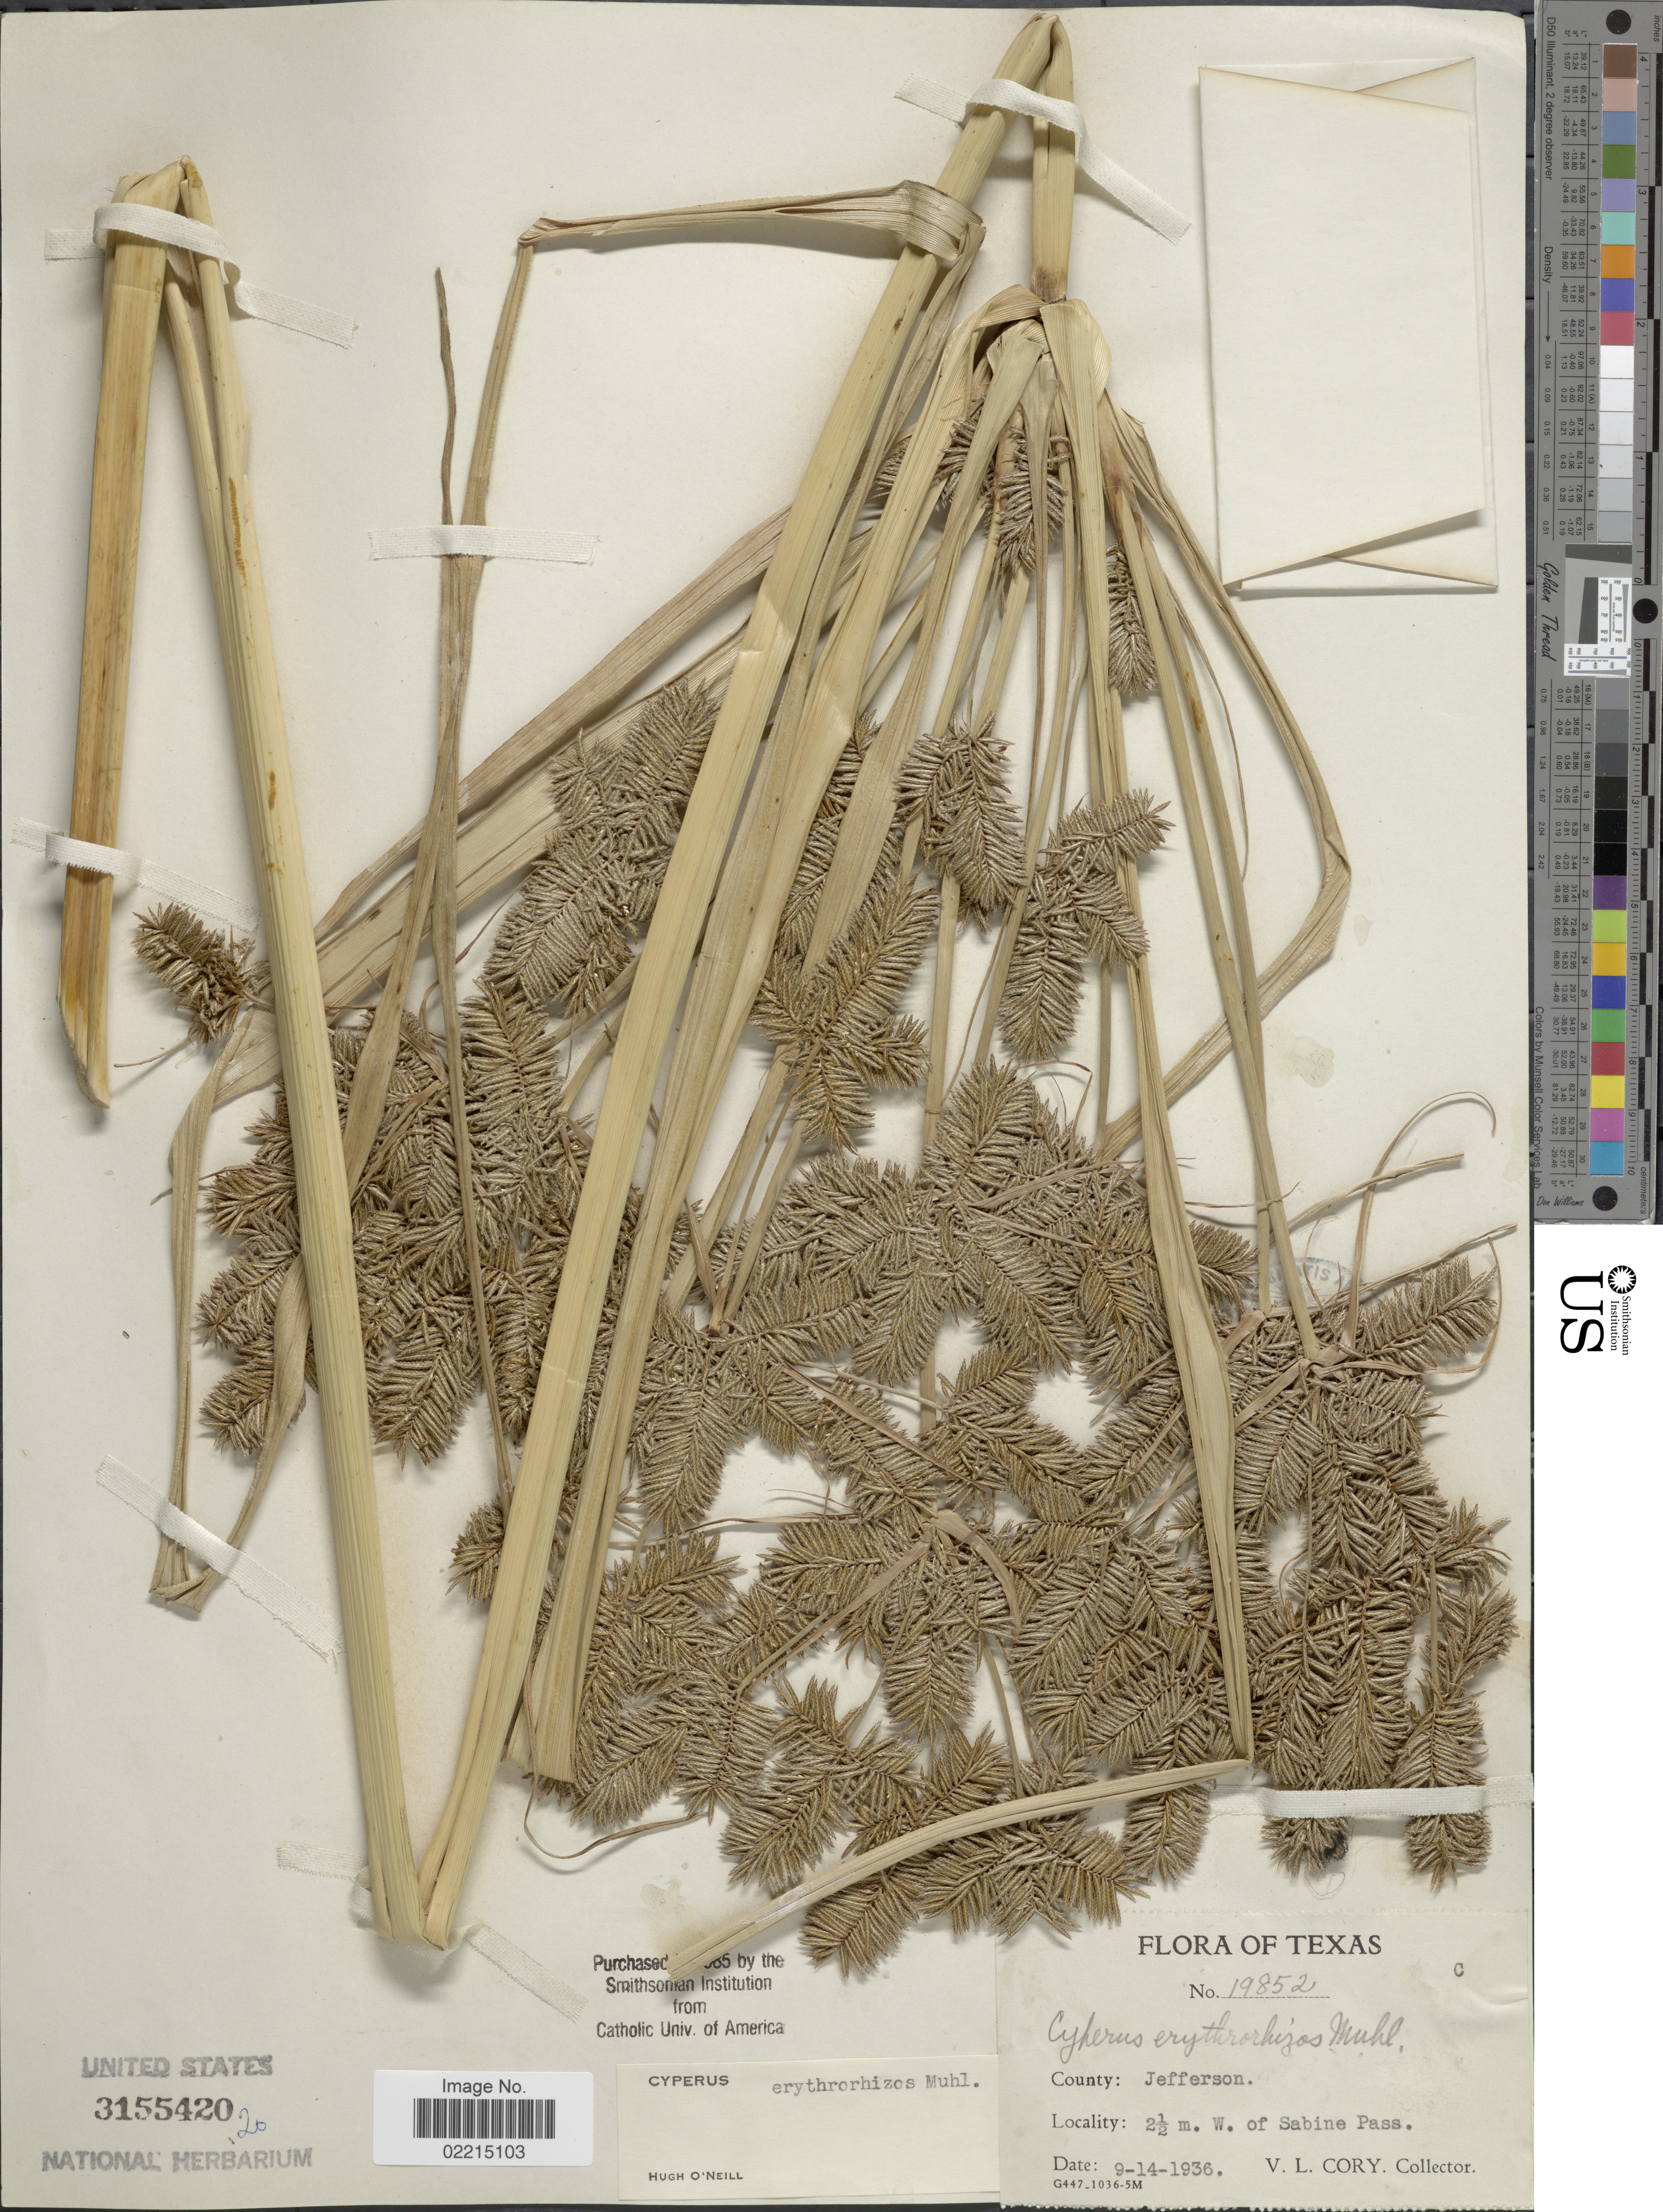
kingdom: Plantae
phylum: Tracheophyta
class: Liliopsida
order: Poales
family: Cyperaceae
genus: Cyperus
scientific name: Cyperus erythrorhizos Muhl.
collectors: V. Cory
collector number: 19852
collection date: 1936-09-14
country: United States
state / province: Texas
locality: County: Jefferson. 2½ m. W. of Sabine Pass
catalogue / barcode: US 3155420